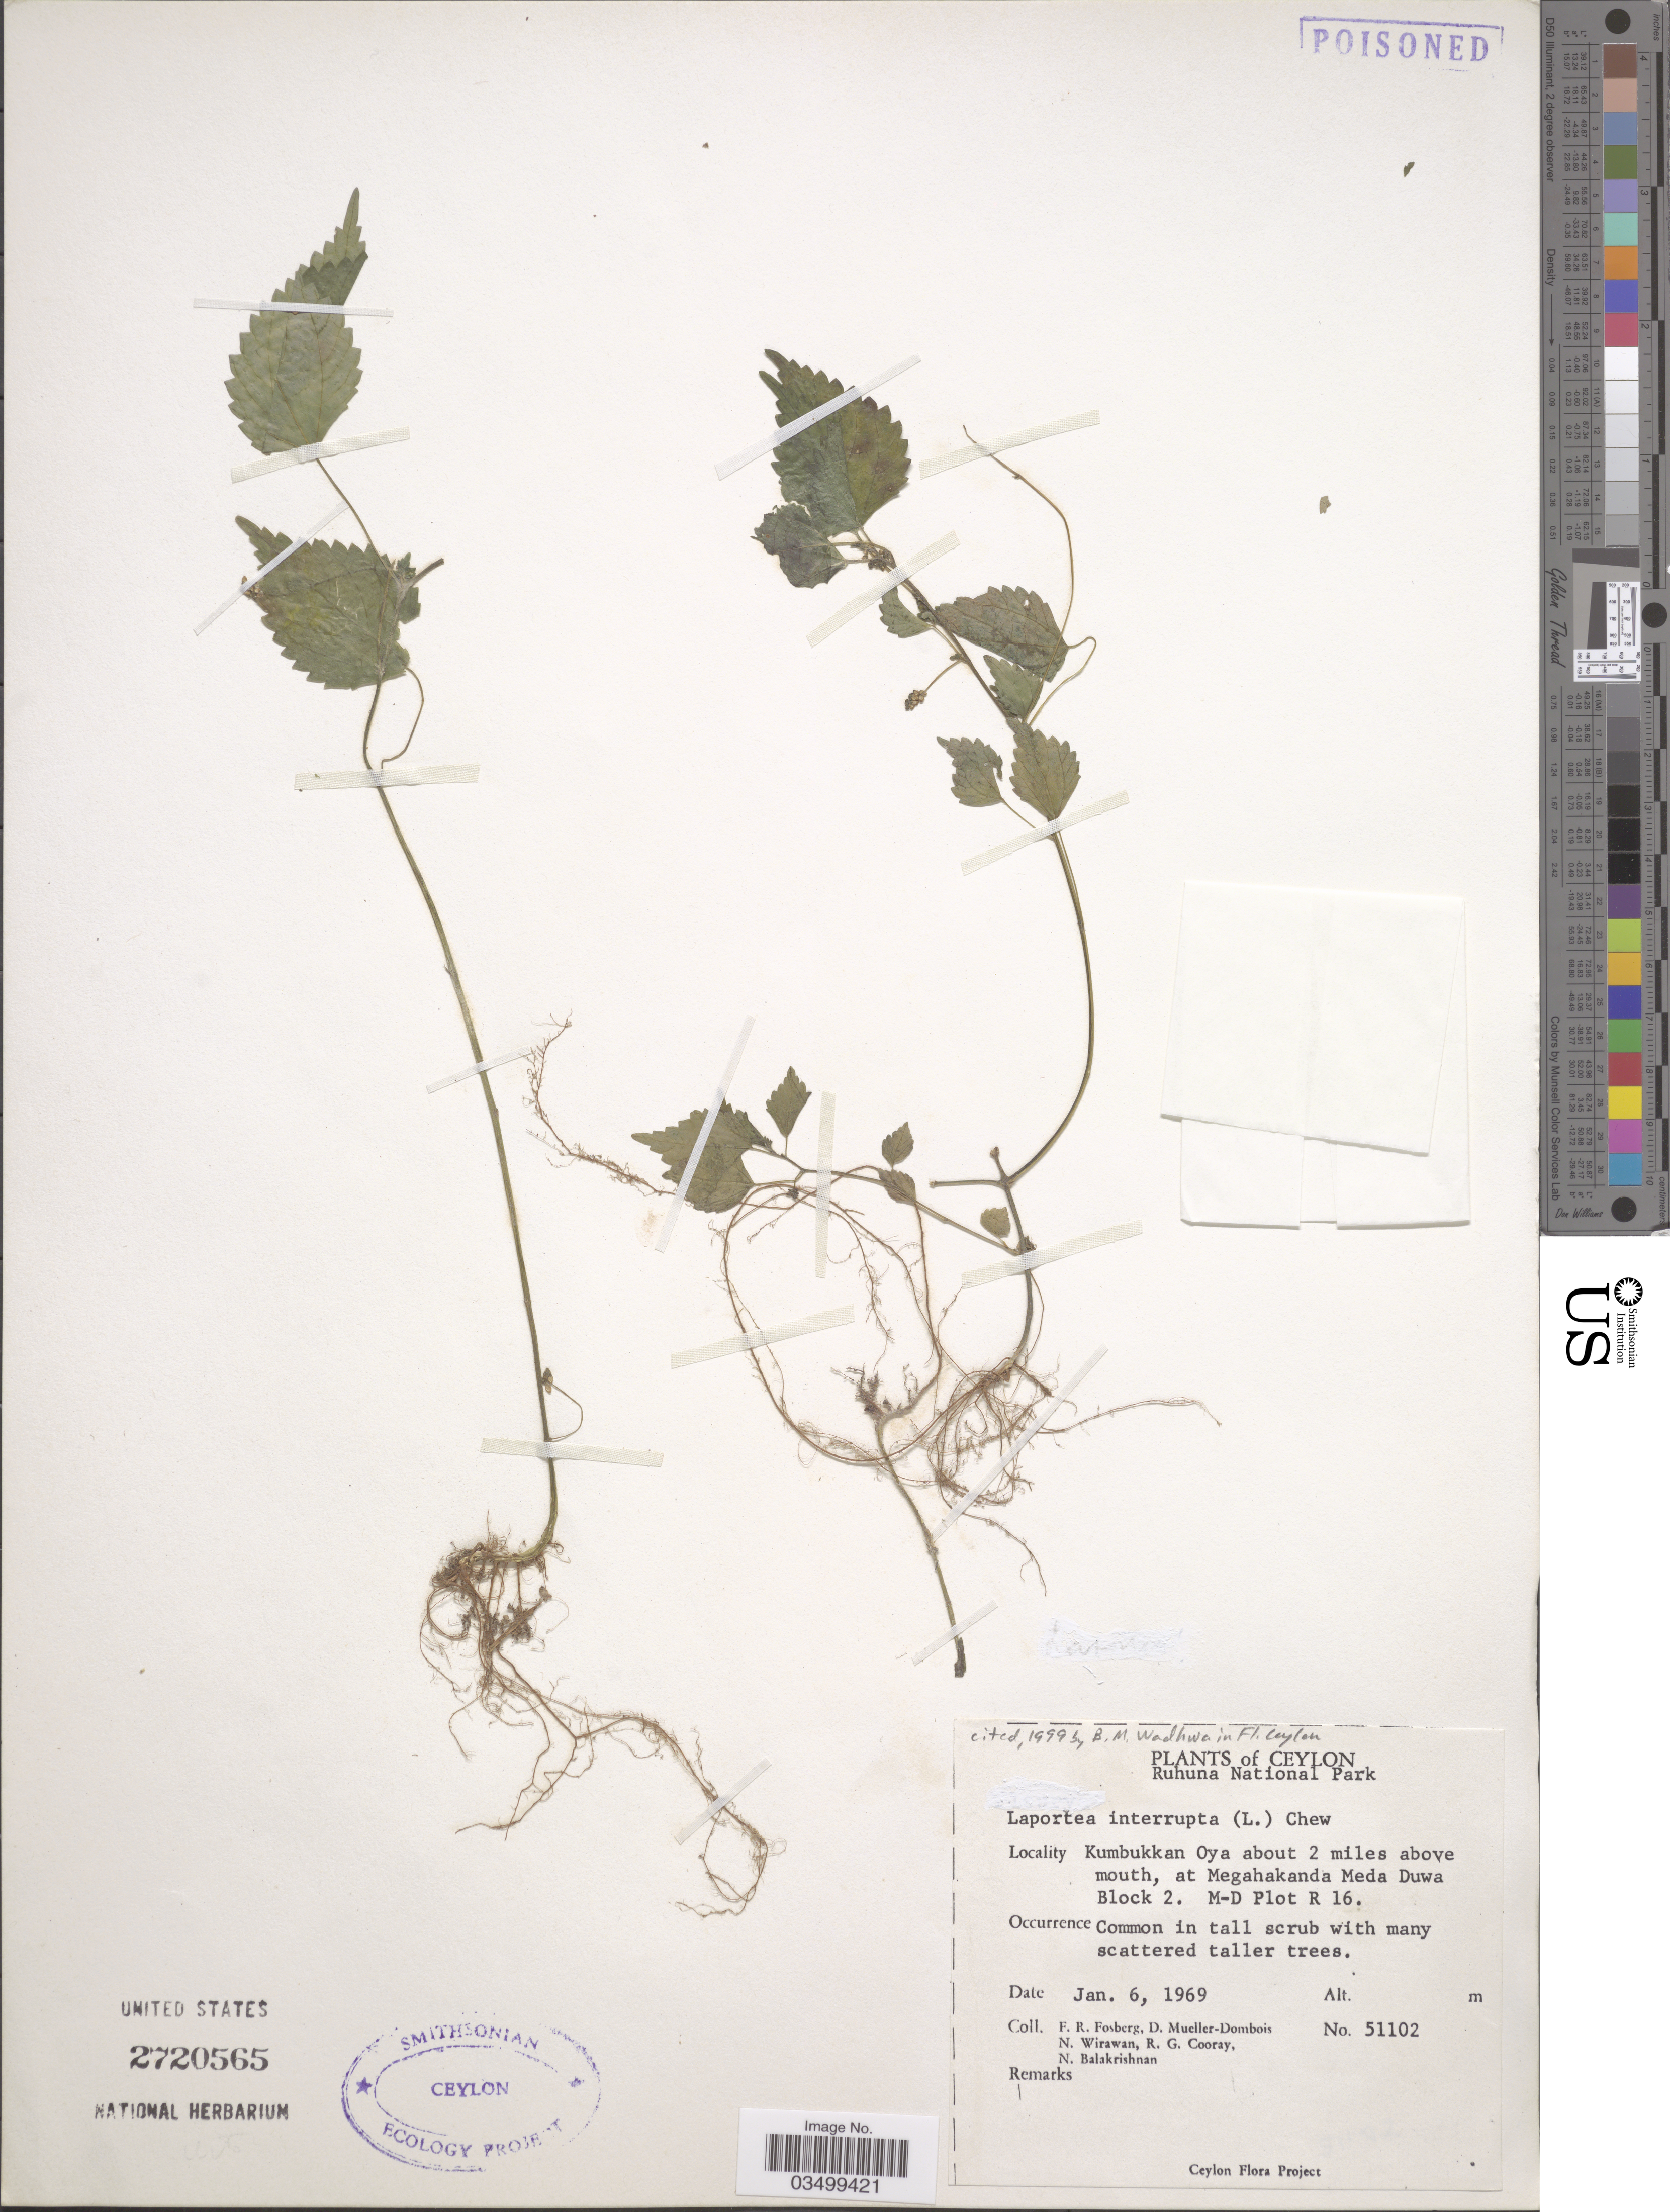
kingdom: Plantae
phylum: Tracheophyta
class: Magnoliopsida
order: Rosales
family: Urticaceae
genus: Laportea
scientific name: Laportea interrupta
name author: (L.) Chew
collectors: F. R. Fosberg, D. Mueller-Dombois, N. Wirawan, R. Cooray & N. Balakrishnan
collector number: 51102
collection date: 1969-01-06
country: Sri Lanka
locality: Ceylon. Ruhuna National Park. Kumbukkan Oya about 2 miles above mouth, at Megahakanda Meda Duwa Block 2. M-D Plot R 16.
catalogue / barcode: US 2720565